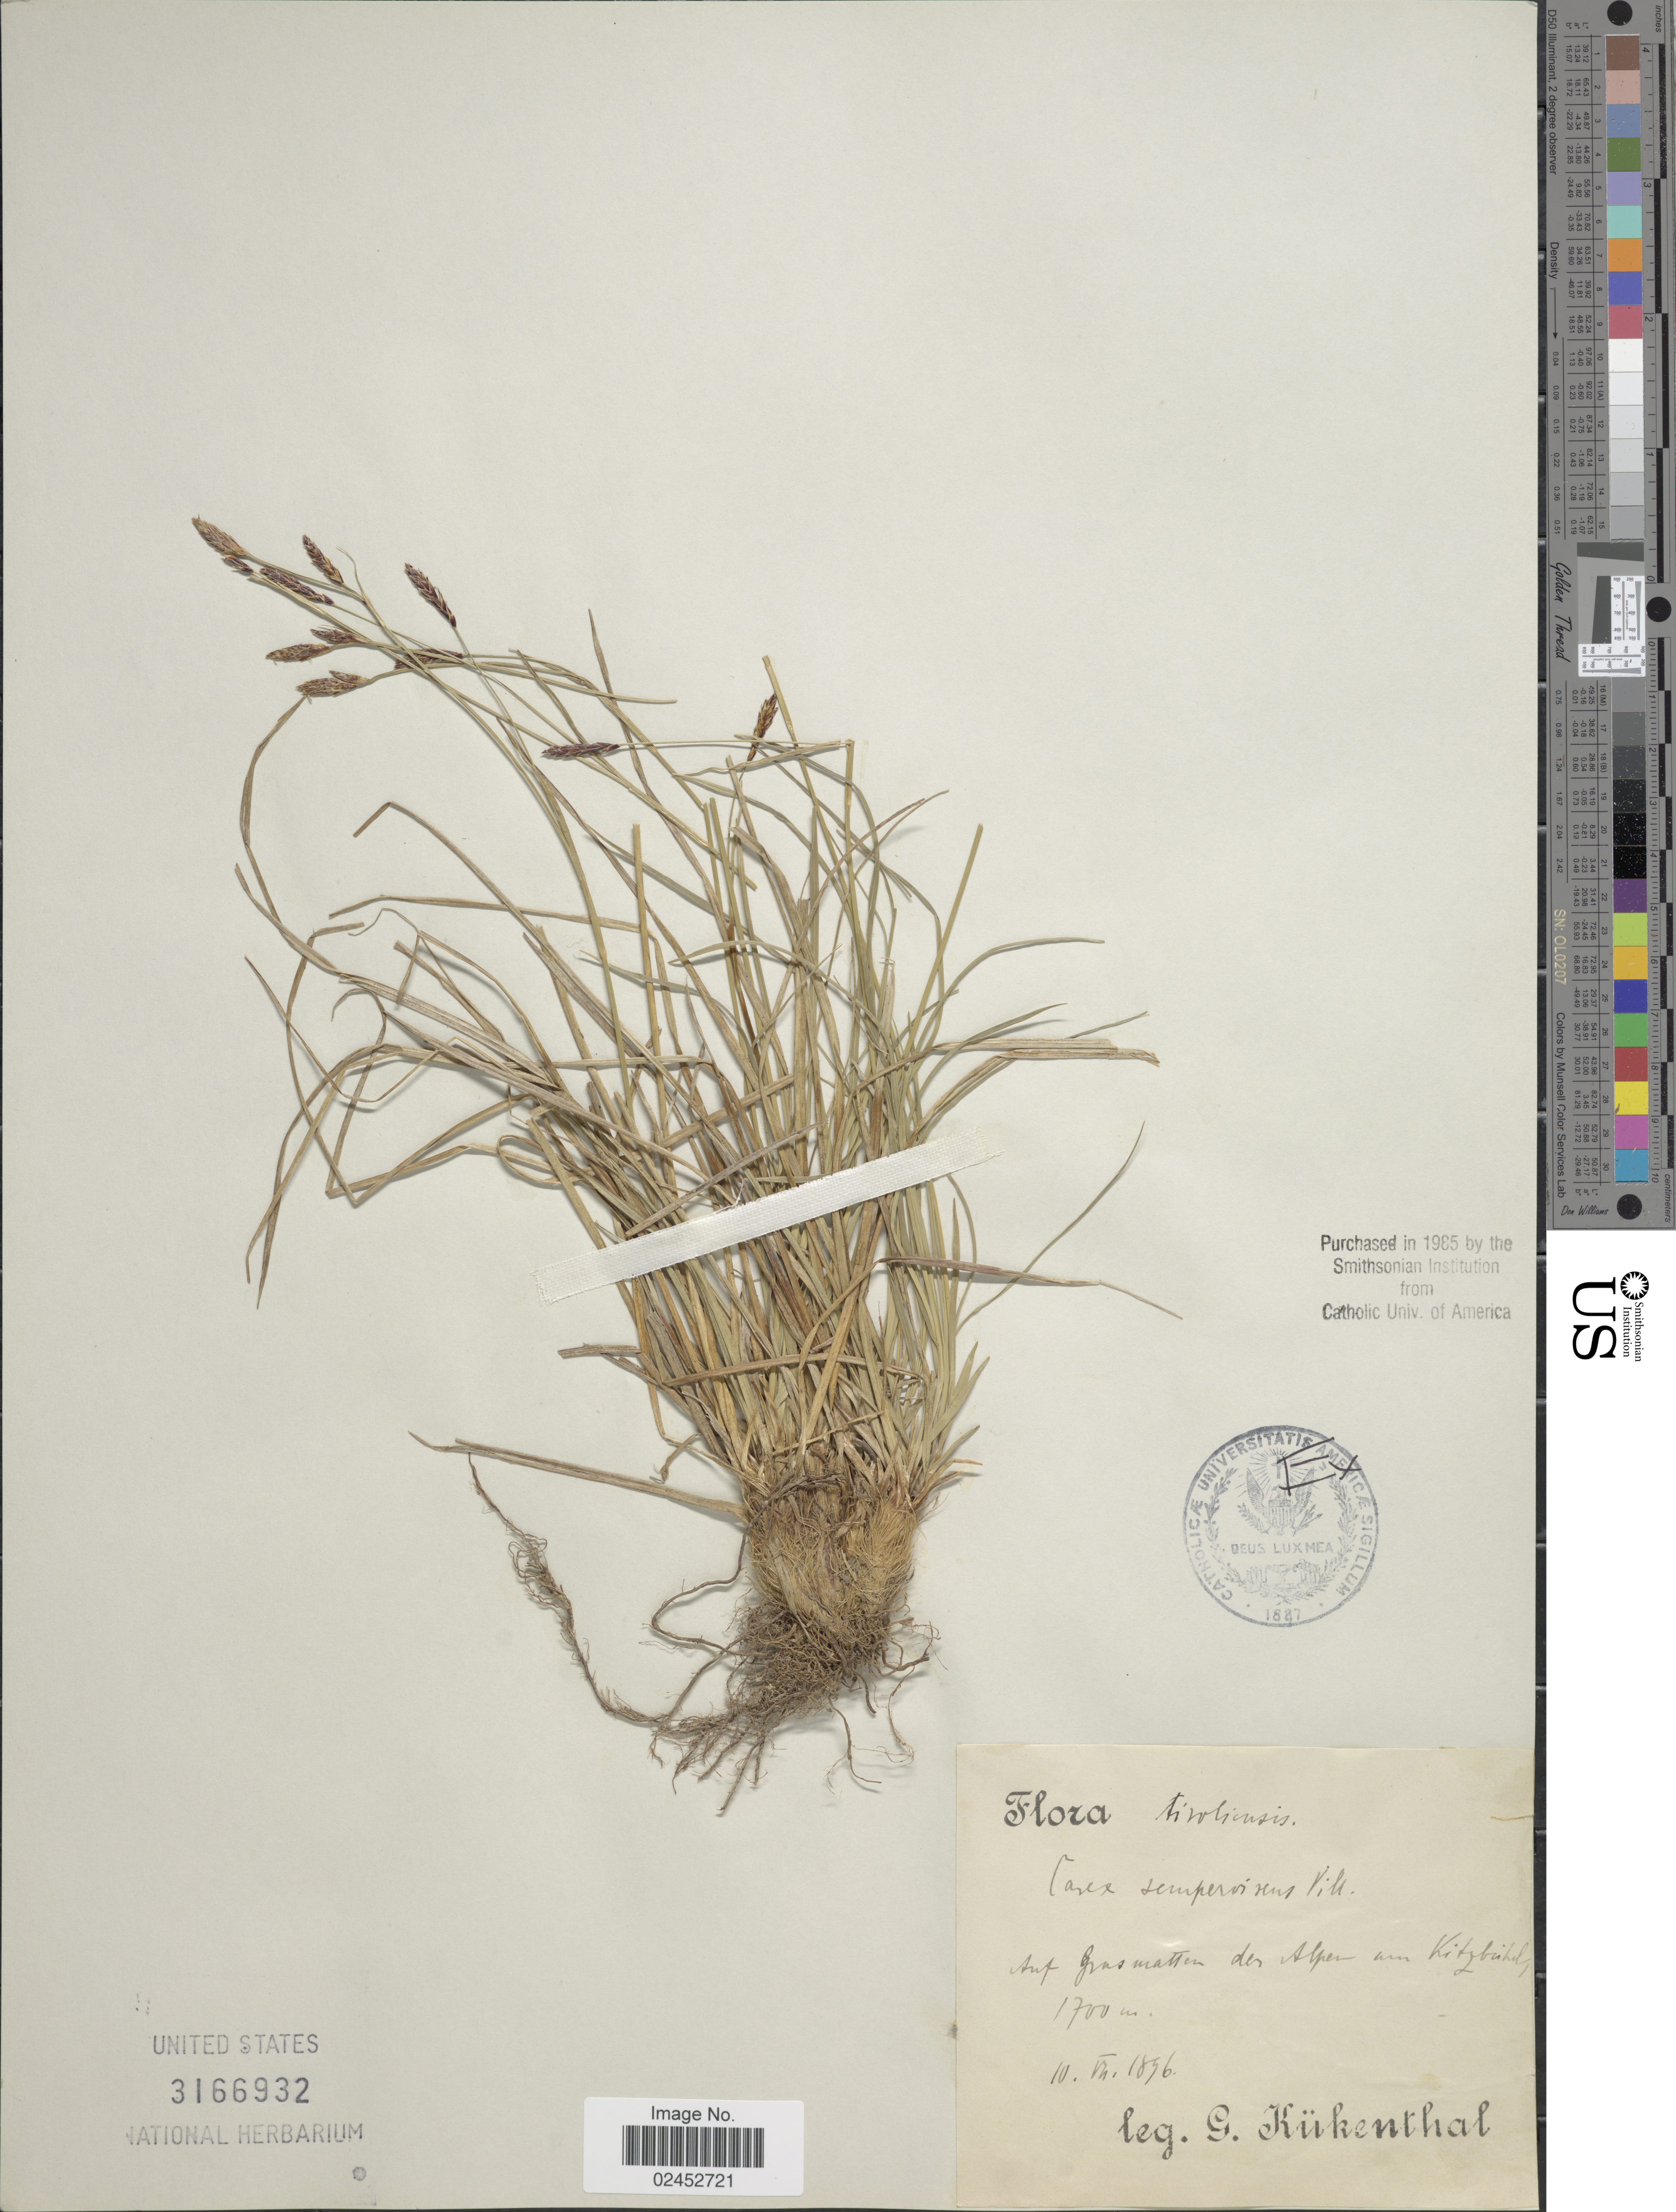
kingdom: Plantae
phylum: Tracheophyta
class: Liliopsida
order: Poales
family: Cyperaceae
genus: Carex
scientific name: Carex sempervirens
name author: Vill.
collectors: G. Kükenthal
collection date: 1896-07-10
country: Austria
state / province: Tirol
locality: Tirolensis, Auf Grasmatten des Alpen am Kitzbuhel.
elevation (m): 1700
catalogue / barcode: US 3166932